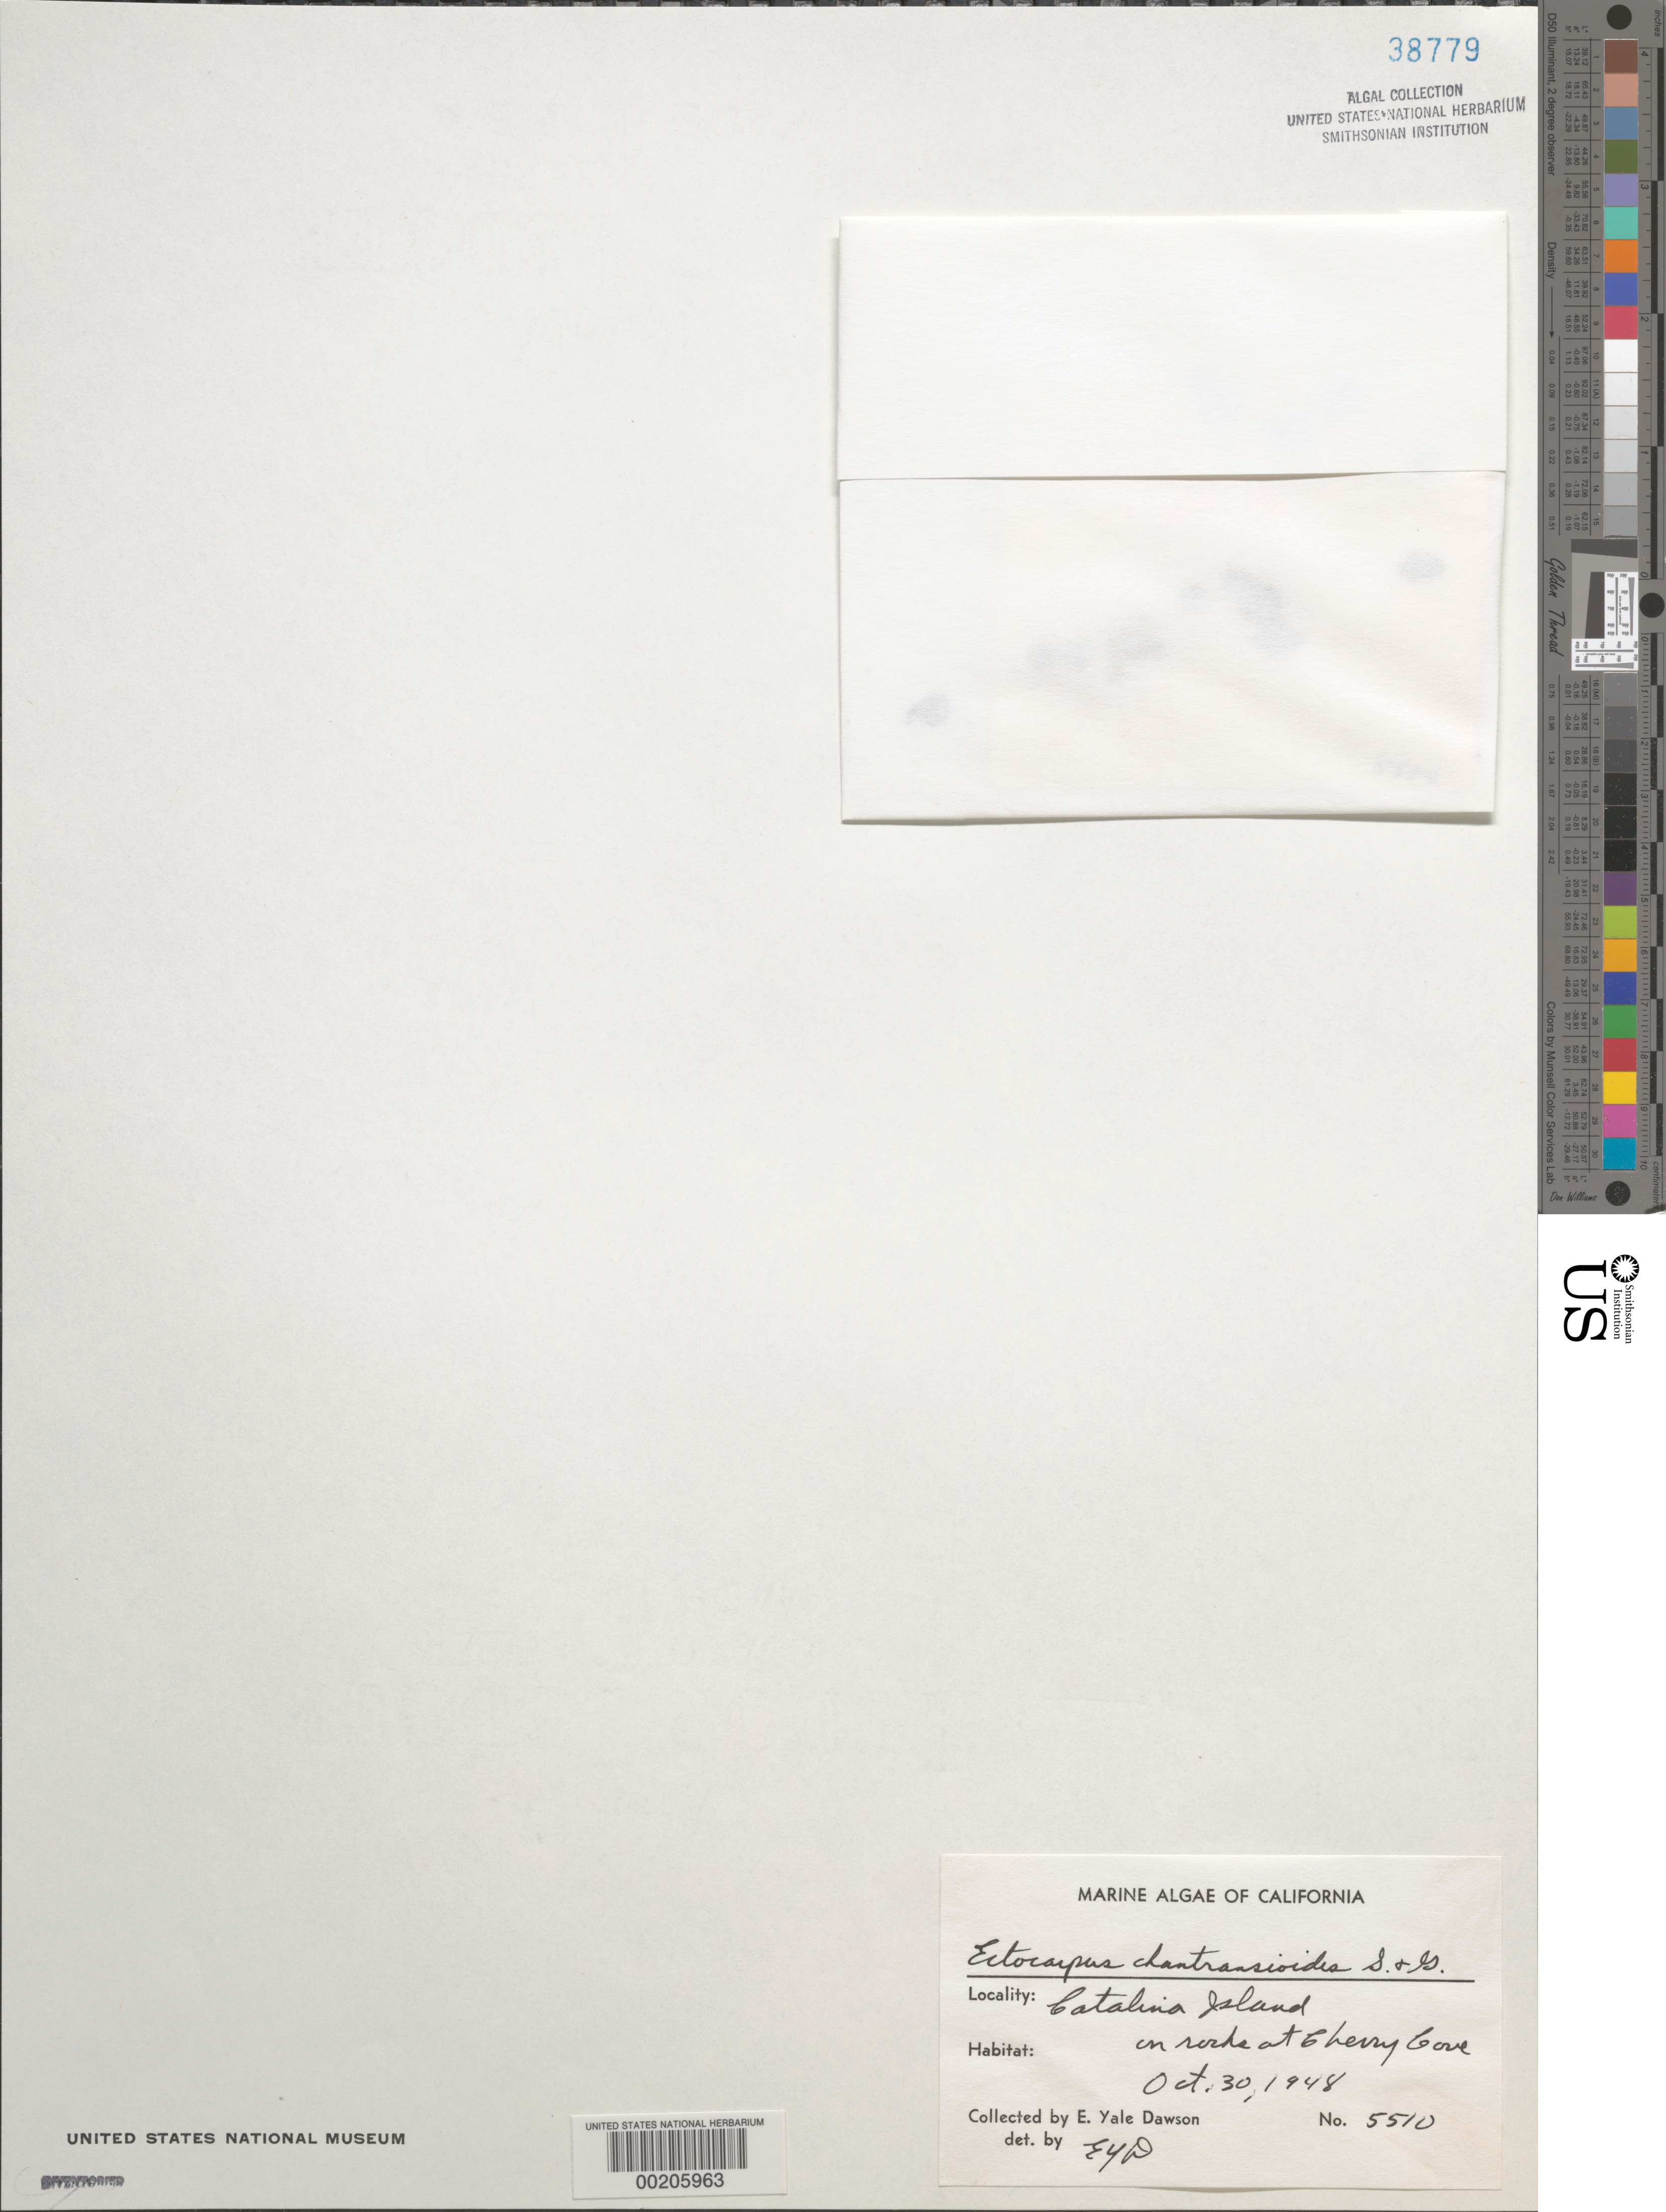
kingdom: Chromista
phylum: Ochrophyta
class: Phaeophyceae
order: Ectocarpales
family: Ectocarpaceae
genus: Ectocarpus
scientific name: Ectocarpus chantransioides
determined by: Dawson, E. Y.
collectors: E. Y. Dawson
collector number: EYD 5510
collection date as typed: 30 Oct 1948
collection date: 1948-10-30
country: United States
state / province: California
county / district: Los Angeles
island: Santa Catalina Island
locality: Cherry Cove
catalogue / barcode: US 38779